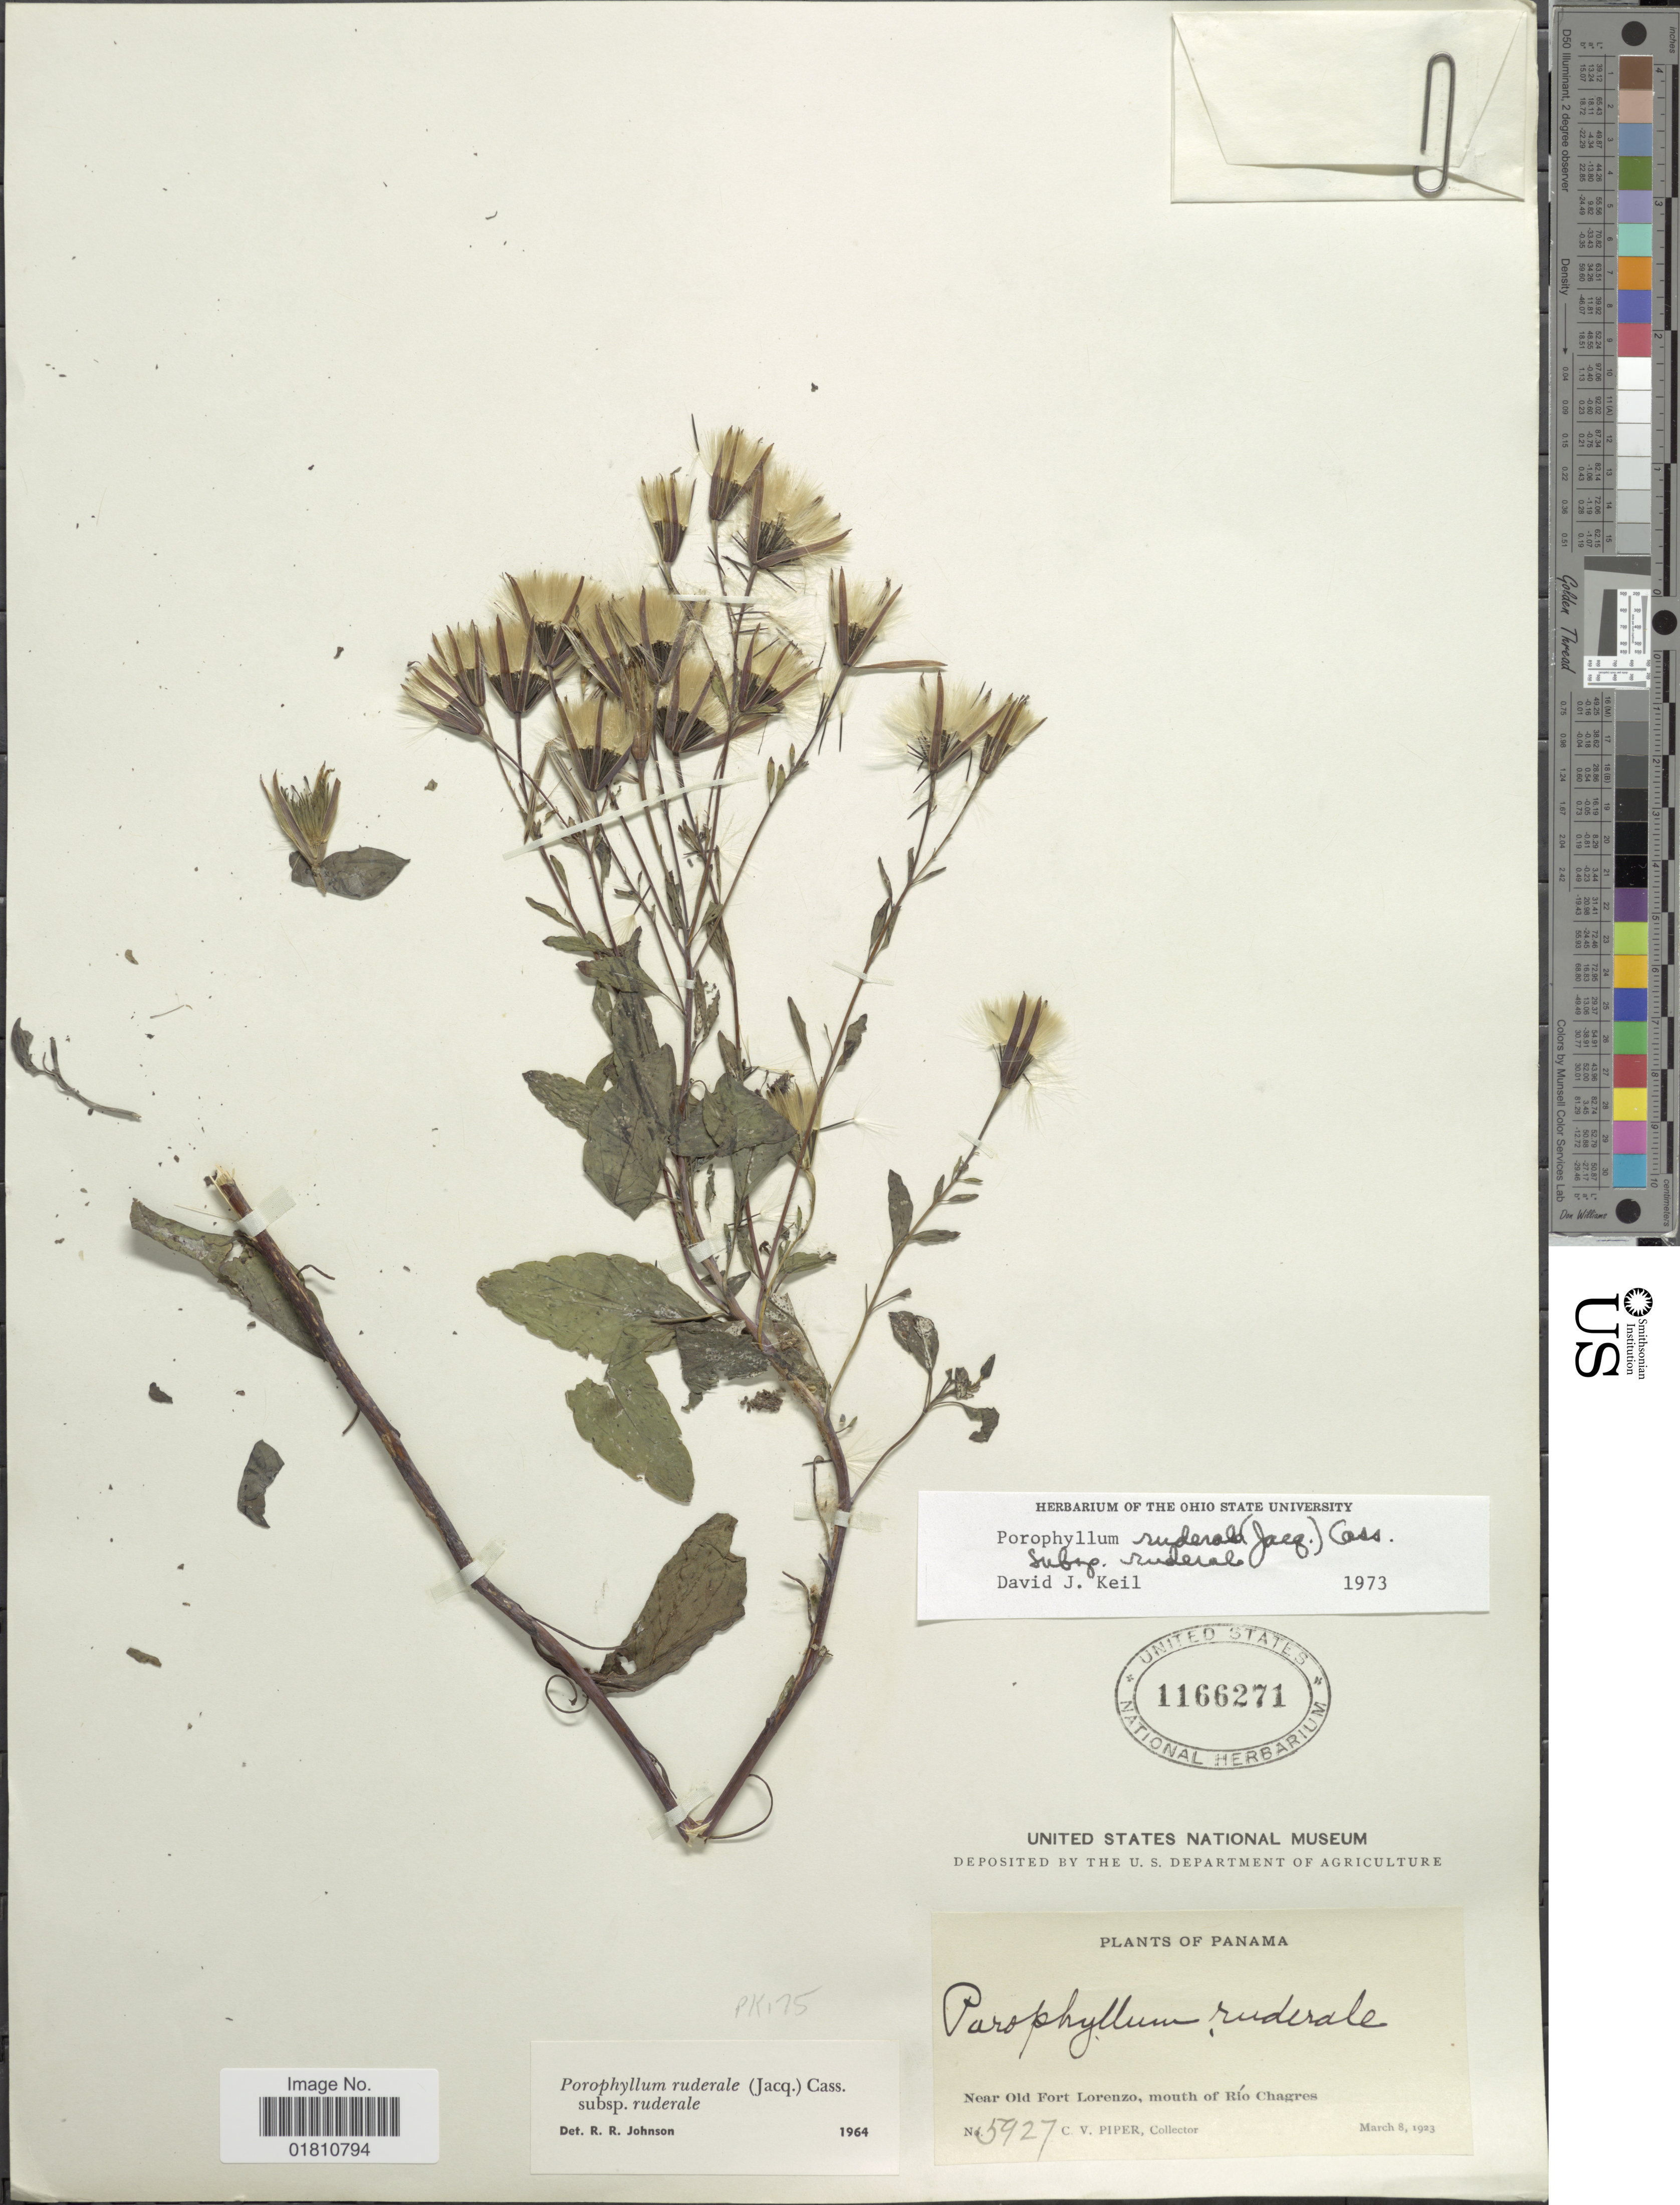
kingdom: Plantae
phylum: Tracheophyta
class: Magnoliopsida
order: Asterales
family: Asteraceae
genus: Porophyllum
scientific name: Porophyllum ruderale subsp. macrocephalum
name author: (DC.) R.R. Johnson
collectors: C. V. Piper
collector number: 5927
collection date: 1923-03-08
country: Panama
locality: Near Old Fort Lorenzo, mouth of Rio Chagres.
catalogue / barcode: US 1166271